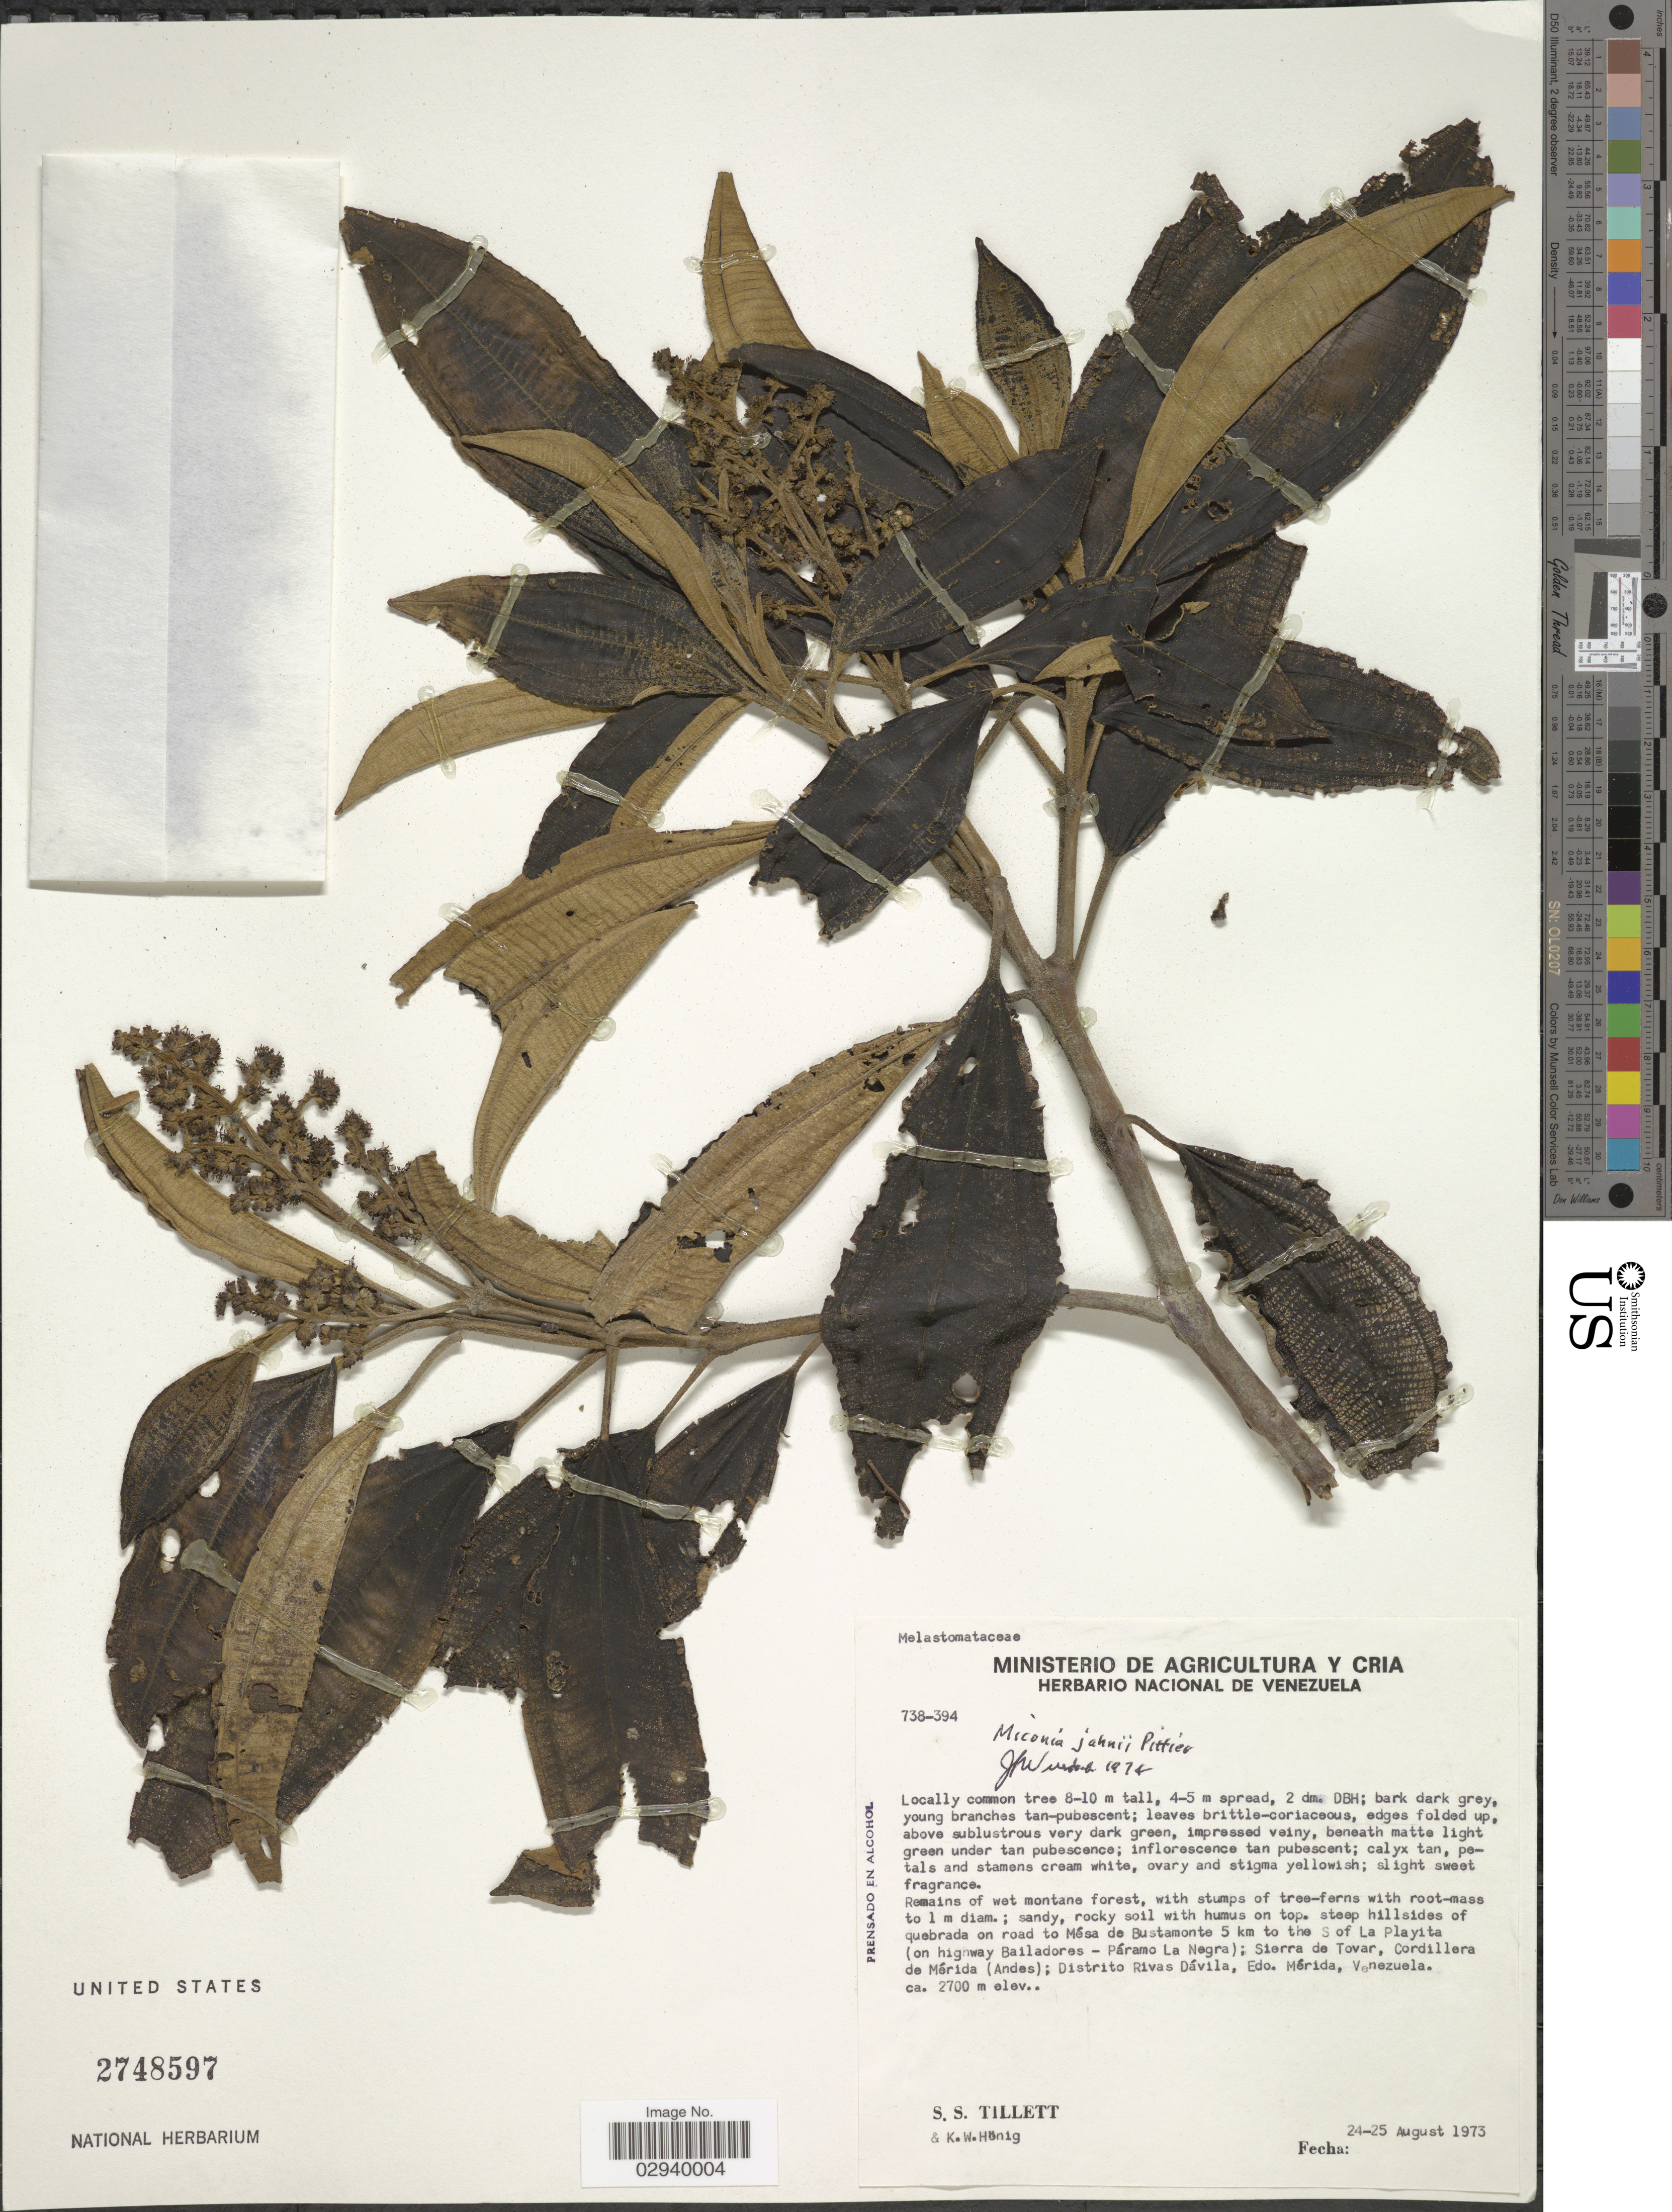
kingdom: Plantae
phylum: Tracheophyta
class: Magnoliopsida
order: Myrtales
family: Melastomataceae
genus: Miconia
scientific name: Miconia jahnii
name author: Pittier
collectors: S. Tillett & K. Hönig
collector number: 738-394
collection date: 1973-08-24/1973-08-25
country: Venezuela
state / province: Mérida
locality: Steep hillsides of quebrada on road to Mésa de Bustamonte 5 km to the S of La Playita (on highway Bailadores - Páramo La Negra); Sierra de Tovar, Cordillera de Mérida (Andes); Distrito Rivas Dávila.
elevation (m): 2700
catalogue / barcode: US 2748597